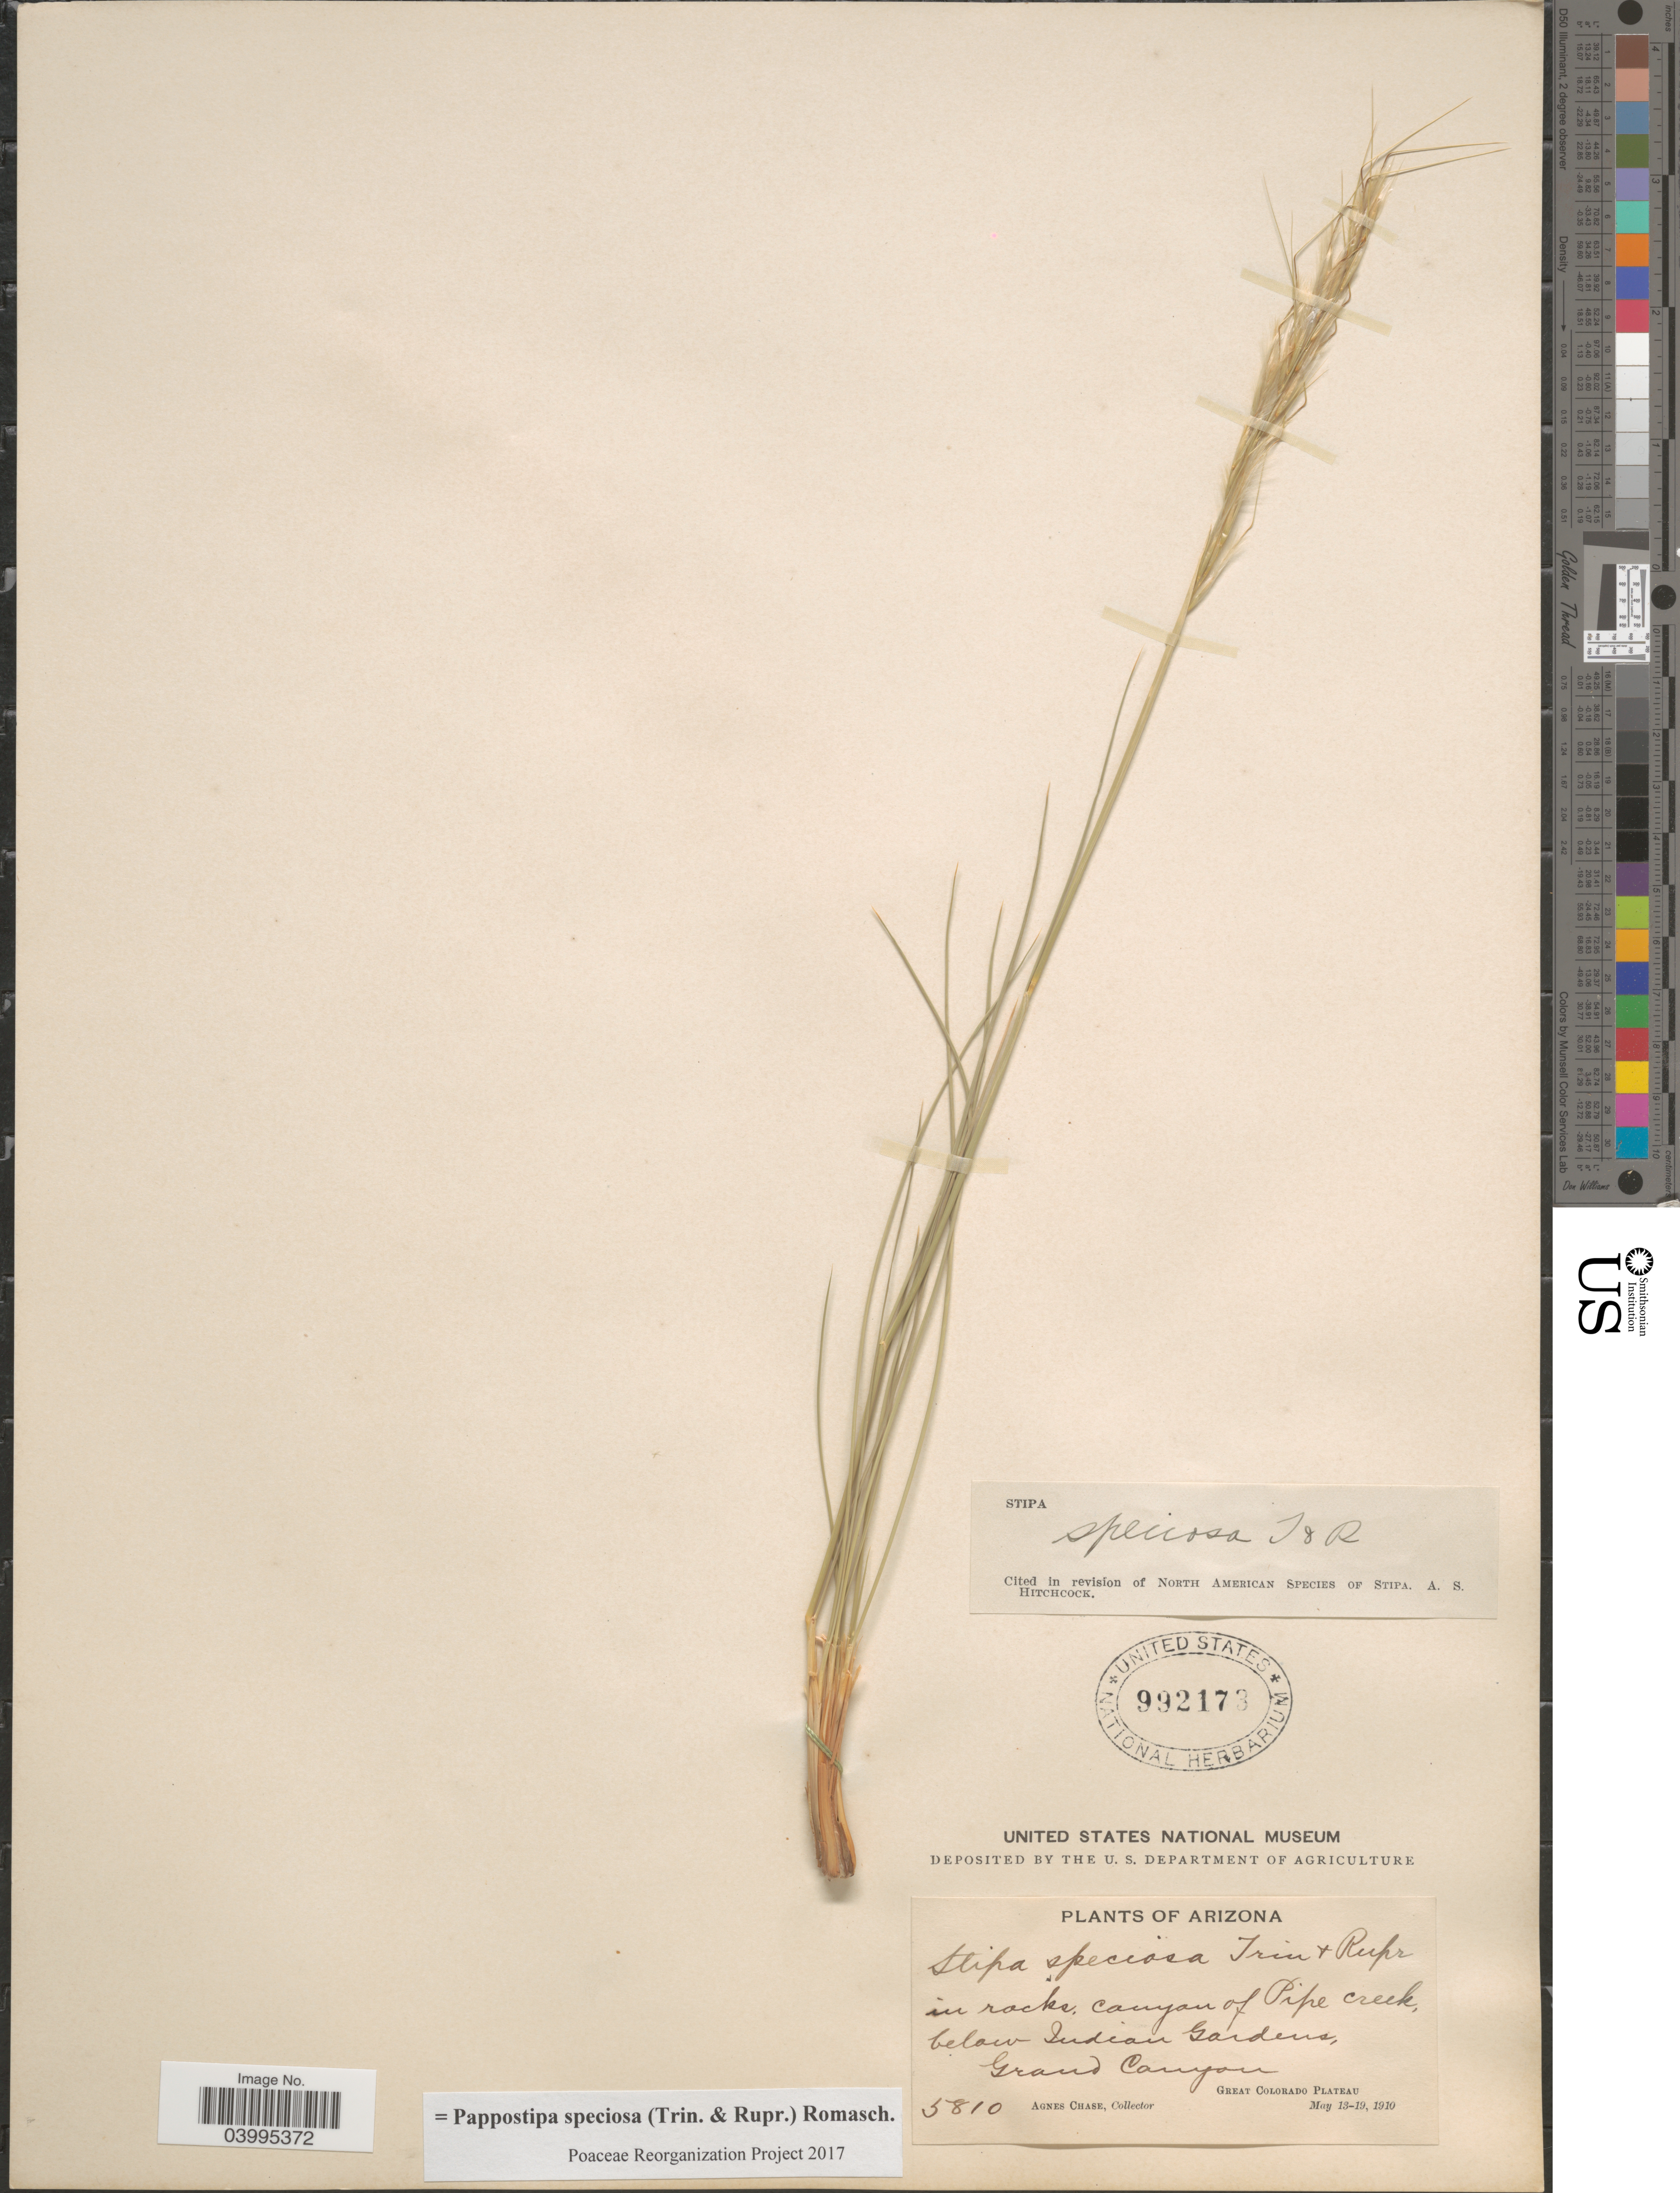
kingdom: Plantae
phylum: Tracheophyta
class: Liliopsida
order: Poales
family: Poaceae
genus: Pappostipa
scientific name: Pappostipa speciosa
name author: (Trin. & Rupr.) Romasch.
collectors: A. Chase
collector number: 5810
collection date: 1910-05-13/1910-05-19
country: United States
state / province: Arizona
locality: In rocks, canyon of Pipe creek, below Indian Reservation, Grand Canyon. Great Colorado Plateau.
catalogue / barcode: US 992173